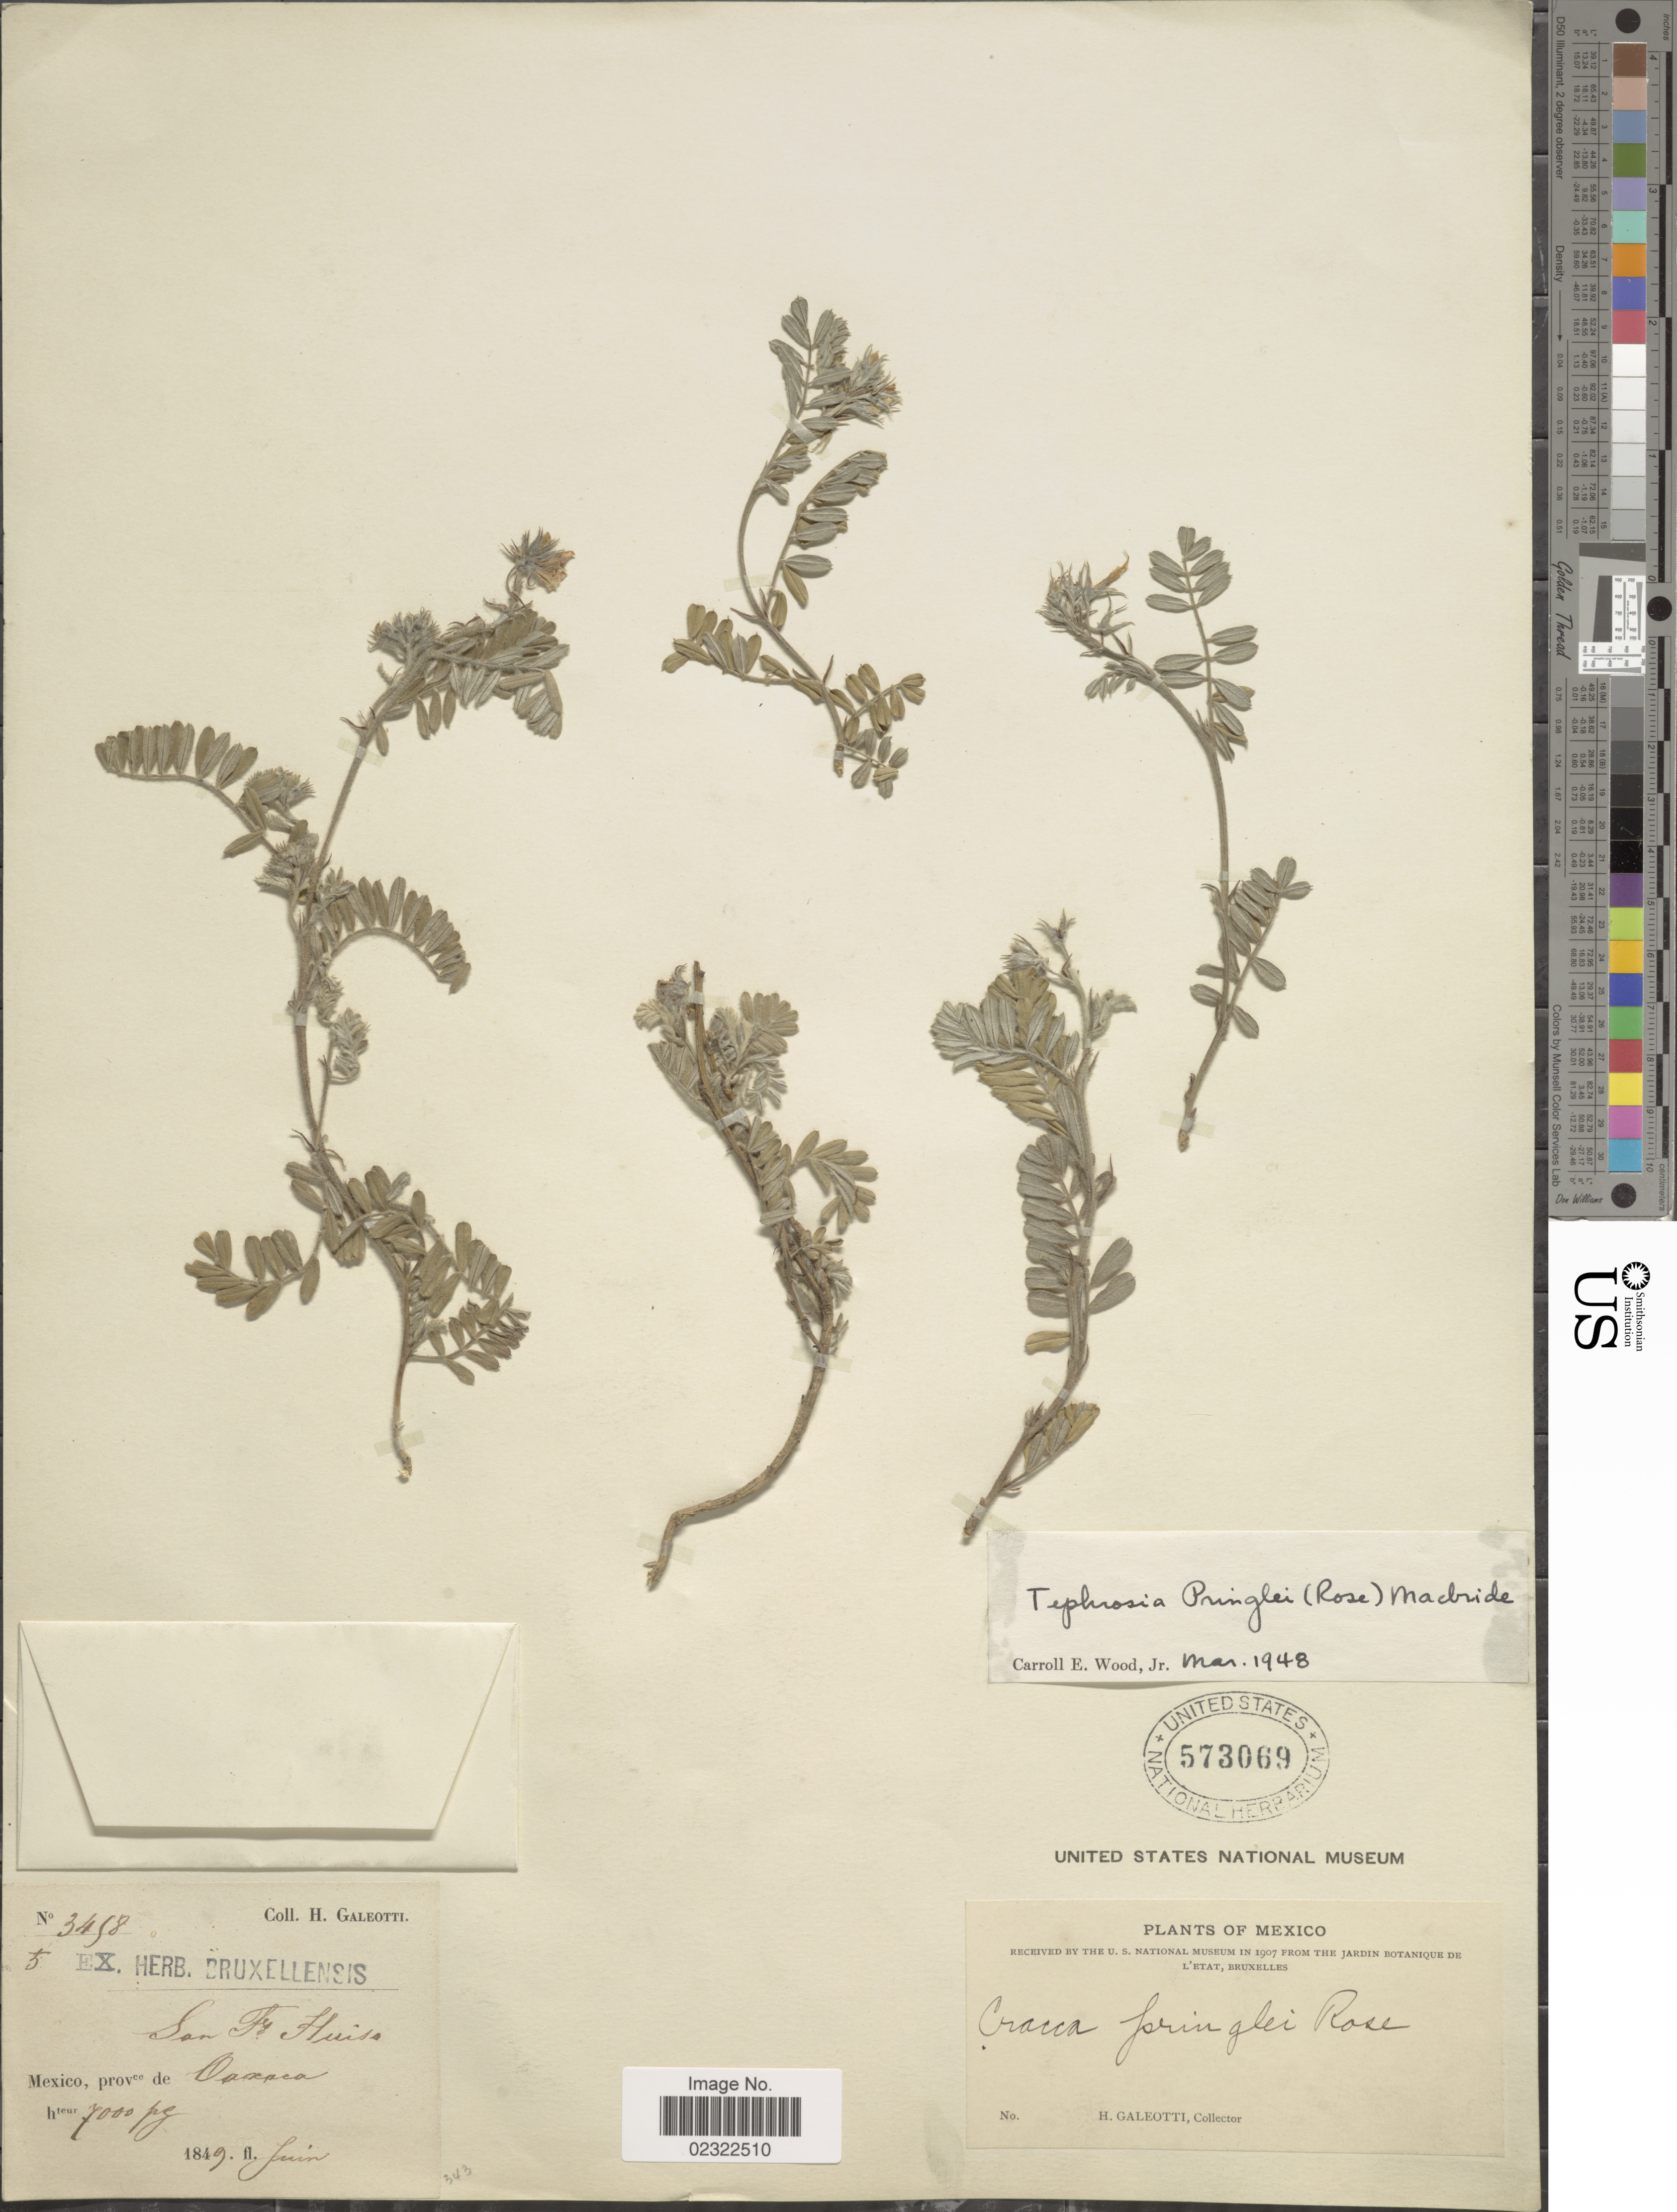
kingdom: Plantae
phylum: Tracheophyta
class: Magnoliopsida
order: Fabales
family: Fabaceae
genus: Tephrosia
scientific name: Tephrosia pringlei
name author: (Rose) J.F. Macbr.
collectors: H. G. Galeotti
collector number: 3458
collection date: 1849-06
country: Mexico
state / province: Oaxaca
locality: Mexico, provce. de. Oaxaca.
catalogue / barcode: US 573069